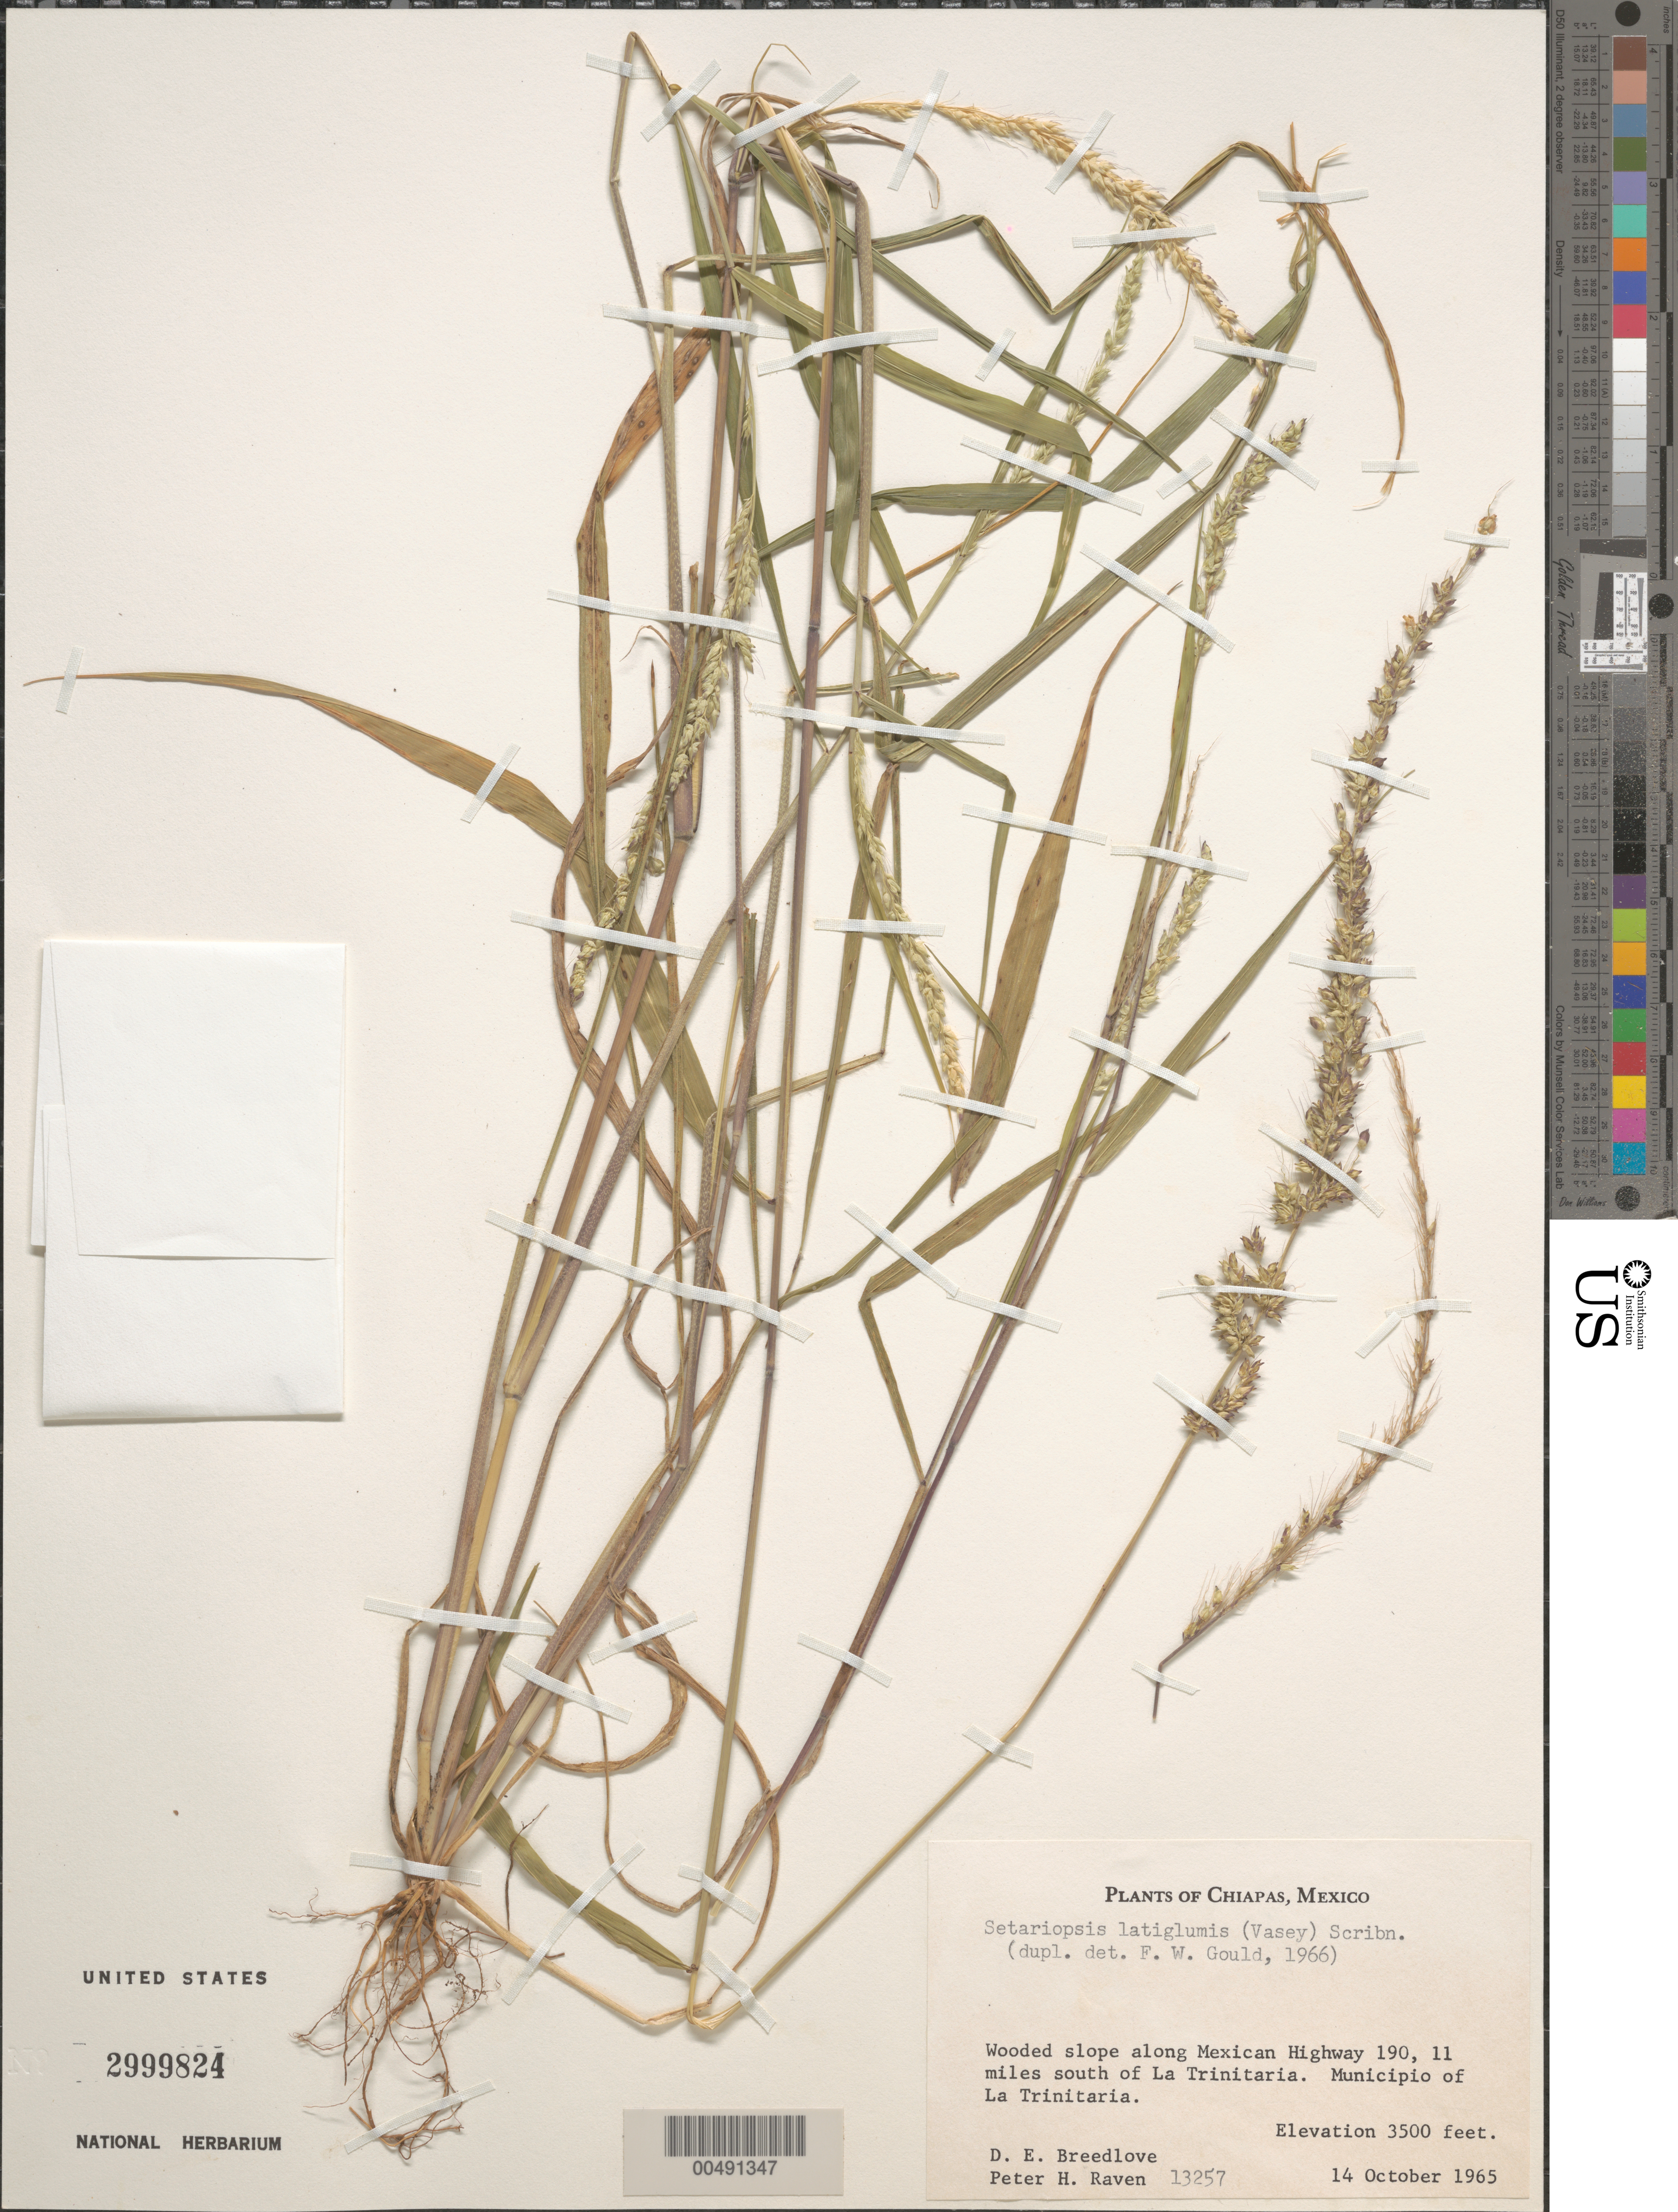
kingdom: Plantae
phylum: Tracheophyta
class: Liliopsida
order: Poales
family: Poaceae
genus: Setariopsis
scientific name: Setariopsis latiglumis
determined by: Gould, F. W.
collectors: D. E. Breedlove & P. H. Raven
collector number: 13257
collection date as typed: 14 Oct 1965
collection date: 1965-10-14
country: Mexico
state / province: Chiapas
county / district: La Trinitaria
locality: Along Mex Hwy 190, 11 mi S of La Trinitaria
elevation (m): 1067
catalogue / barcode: US 2999824